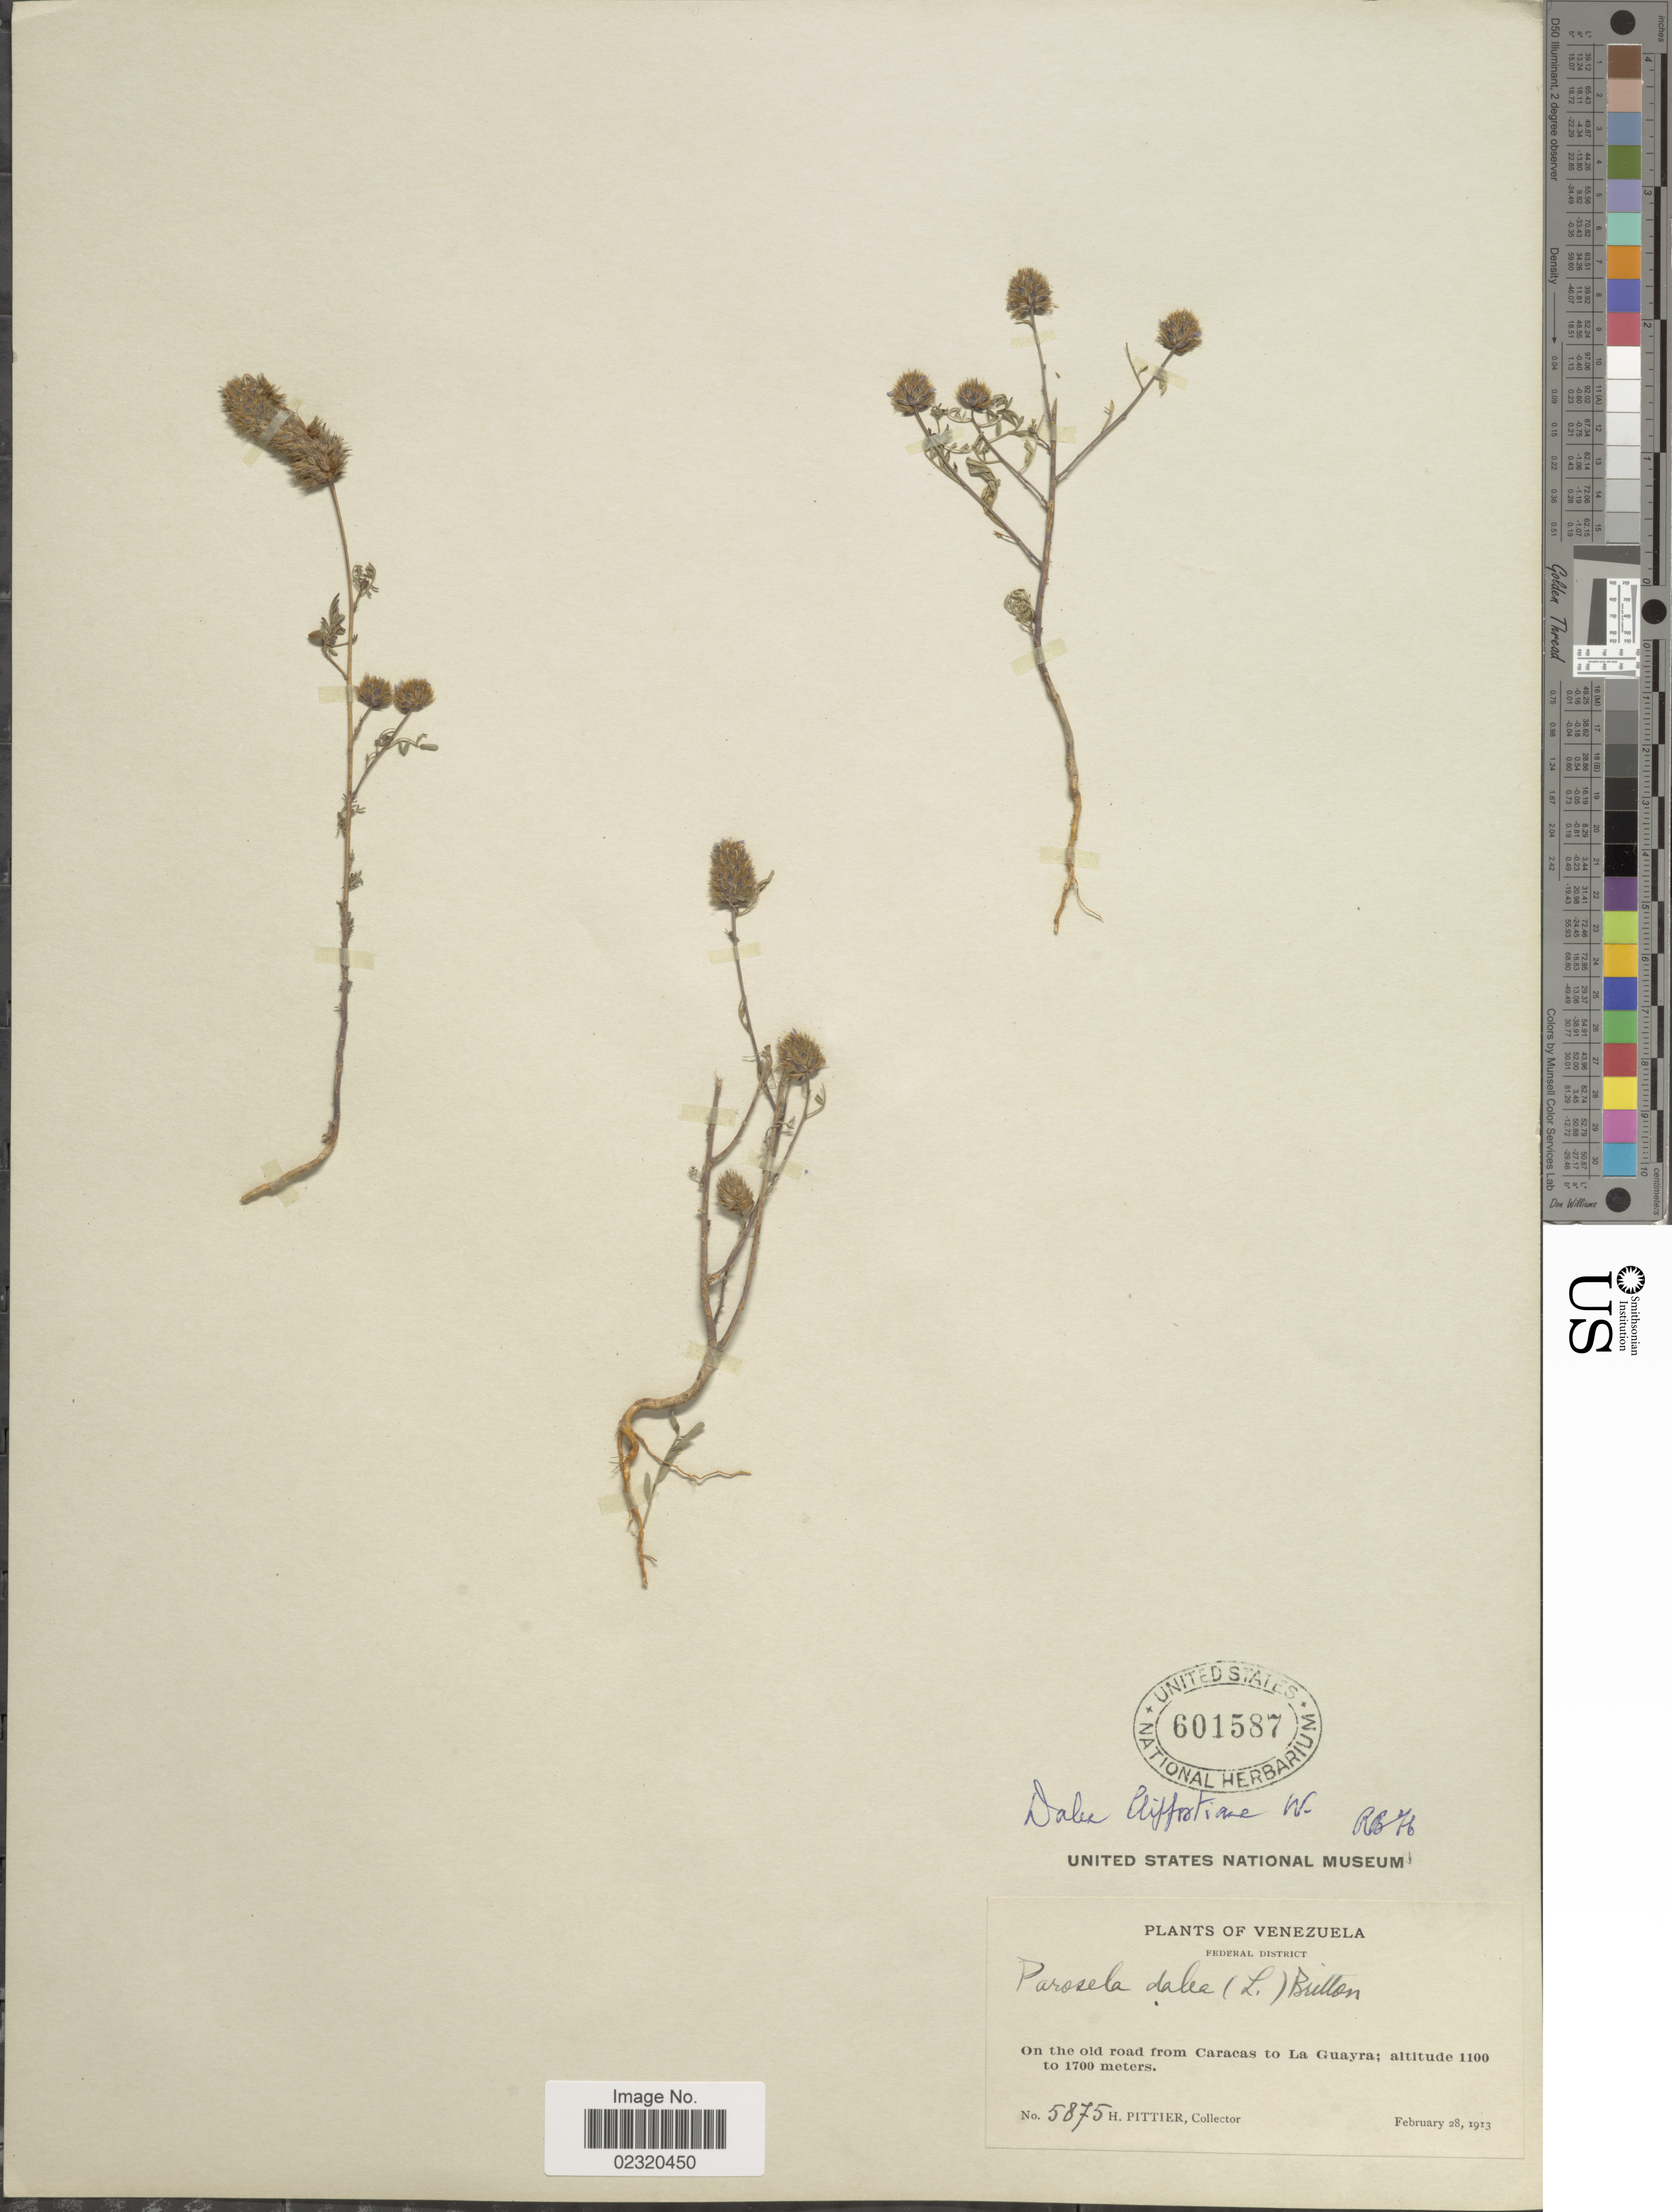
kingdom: Plantae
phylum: Tracheophyta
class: Magnoliopsida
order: Fabales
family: Fabaceae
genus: Dalea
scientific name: Dalea cliffortiana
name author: Willd.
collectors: H. Pitier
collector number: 5875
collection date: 1913-02-28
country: Venezuela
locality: Federal District, on the old road from Caracas to La Guayra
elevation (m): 1100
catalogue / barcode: US 601587